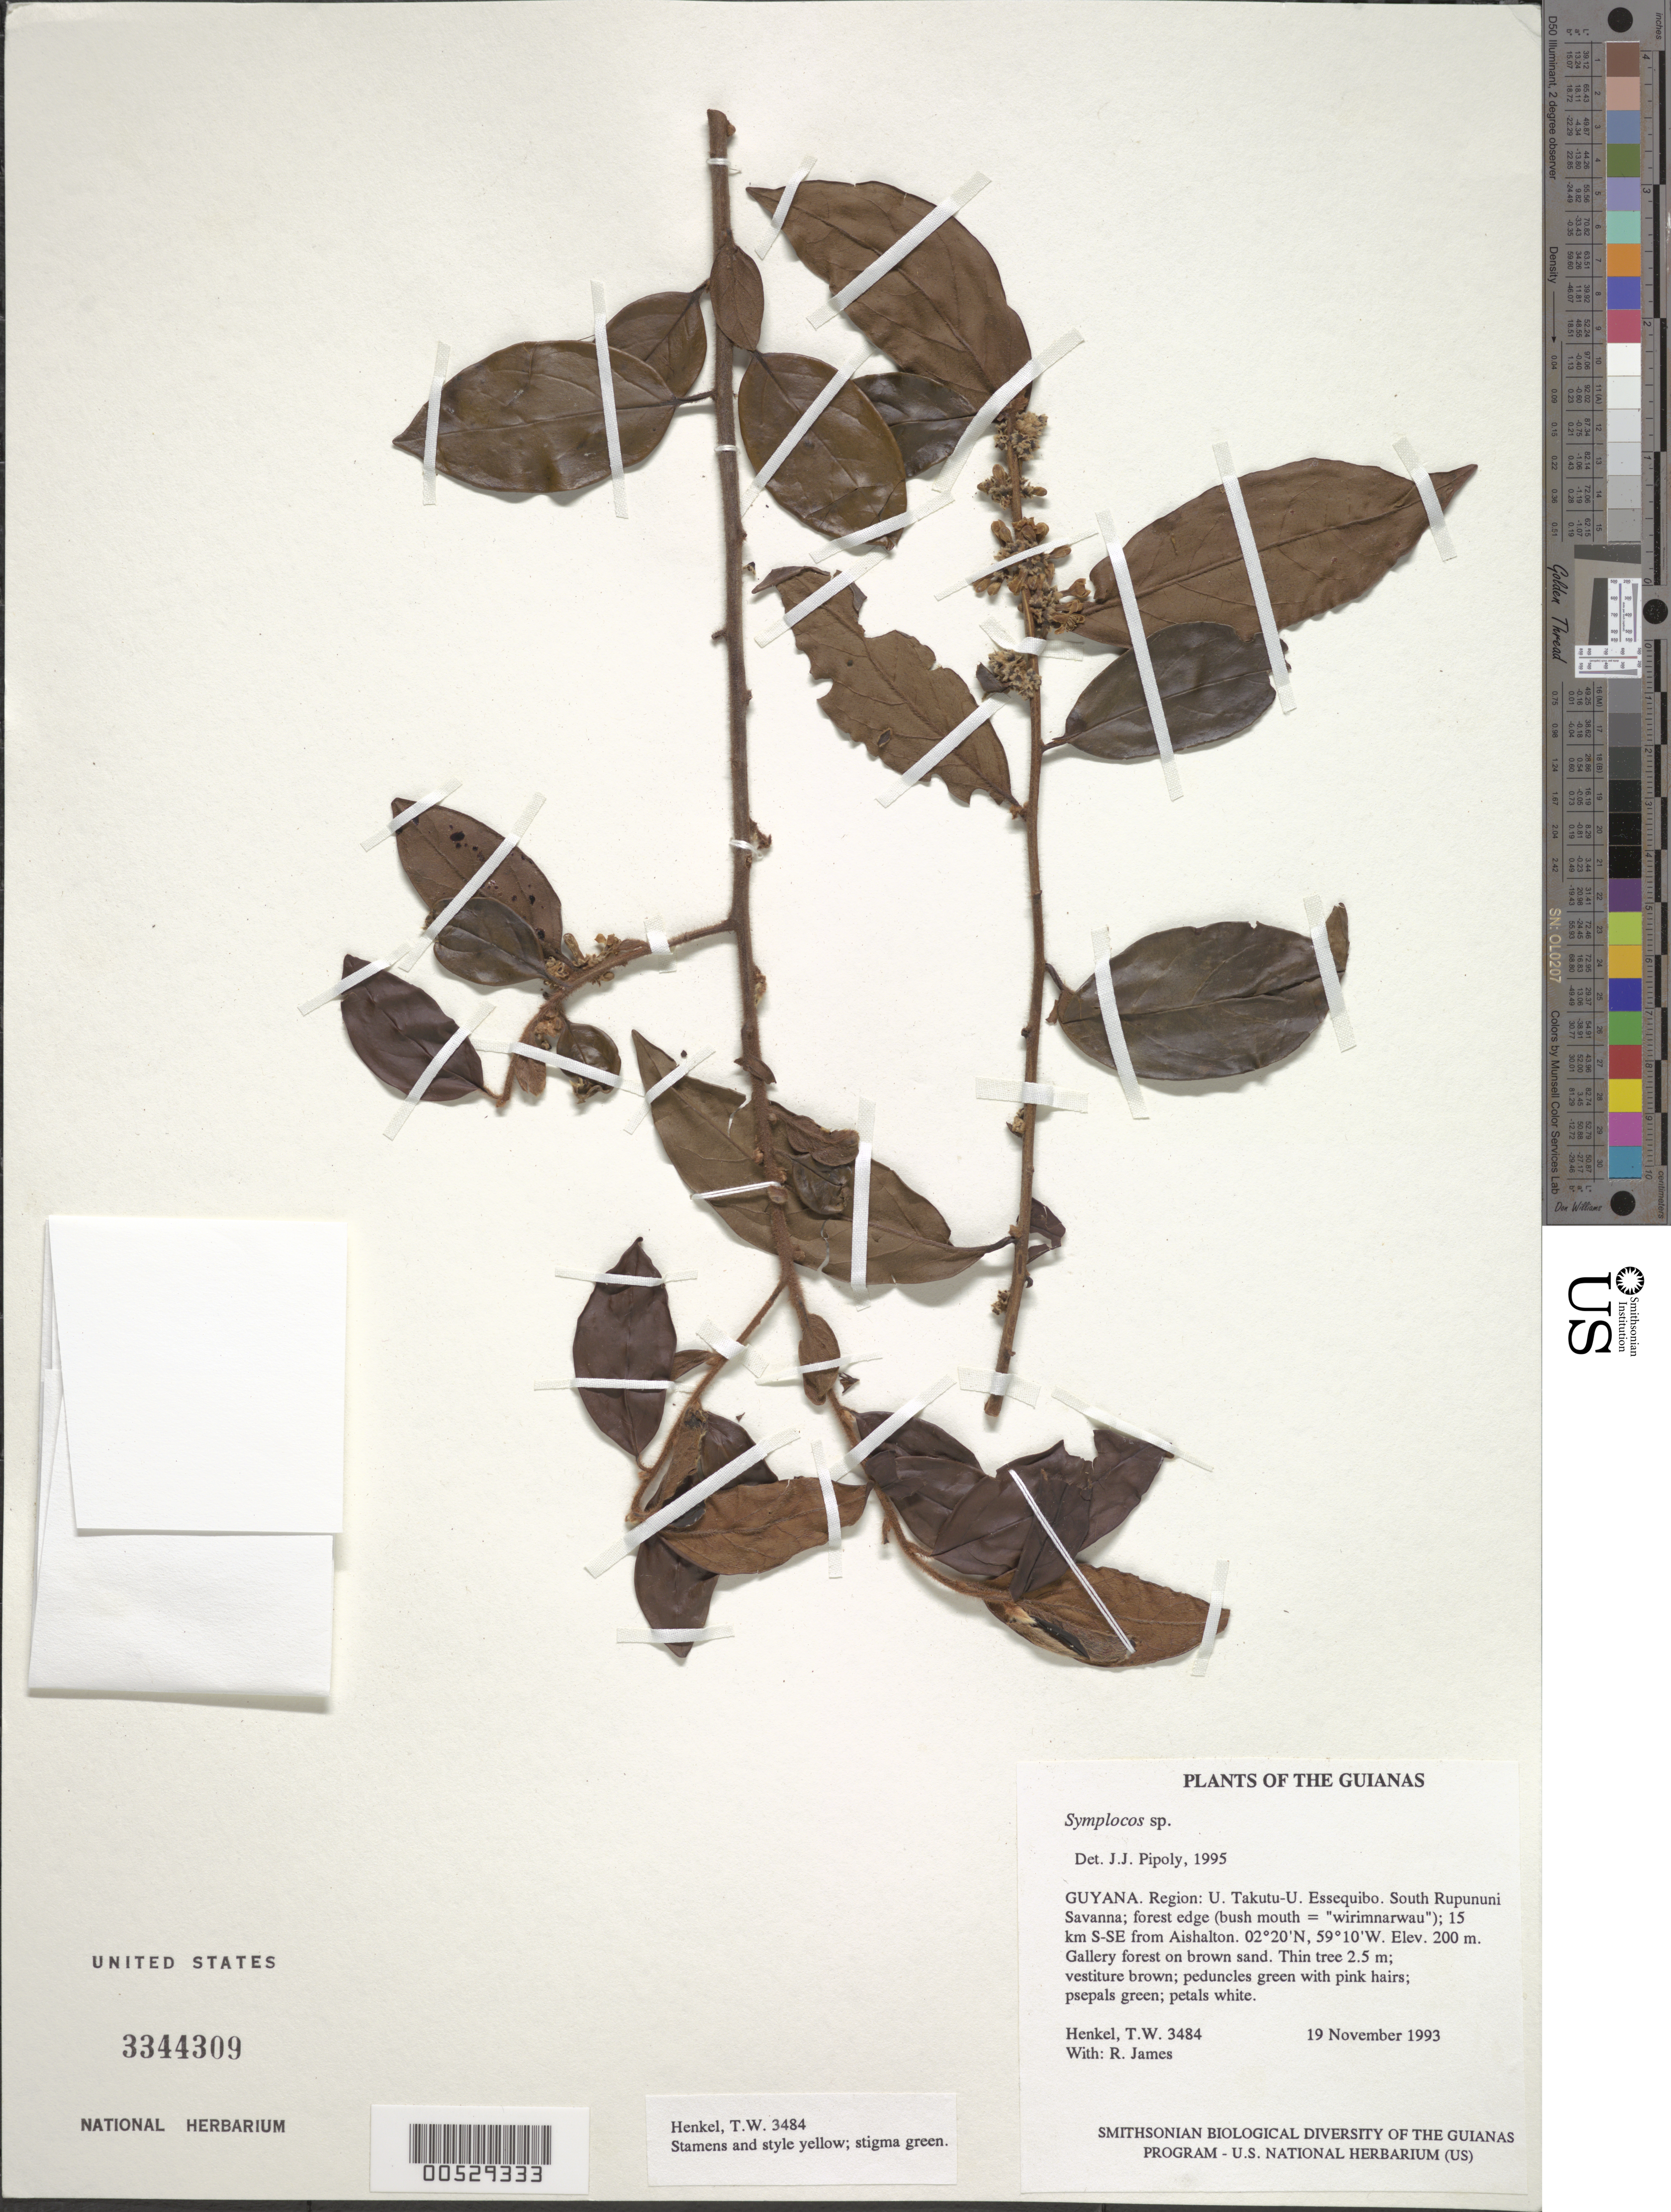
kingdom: Plantae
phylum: Tracheophyta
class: Magnoliopsida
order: Ericales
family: Symplocaceae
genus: Symplocos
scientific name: Symplocos sp.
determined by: Pipoly, J. J., III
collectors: T. Henkel & R. James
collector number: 3484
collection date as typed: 19 November 1993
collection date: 1993-11-19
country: Guyana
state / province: U. Takutu-U. Essequibo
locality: South Rupununi Savanna; forest edge (bush mouth = "wirimnarwau"); 15 km S-SE from Aishalton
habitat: Gallery forest on brown sand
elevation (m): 200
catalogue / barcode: US 3344309